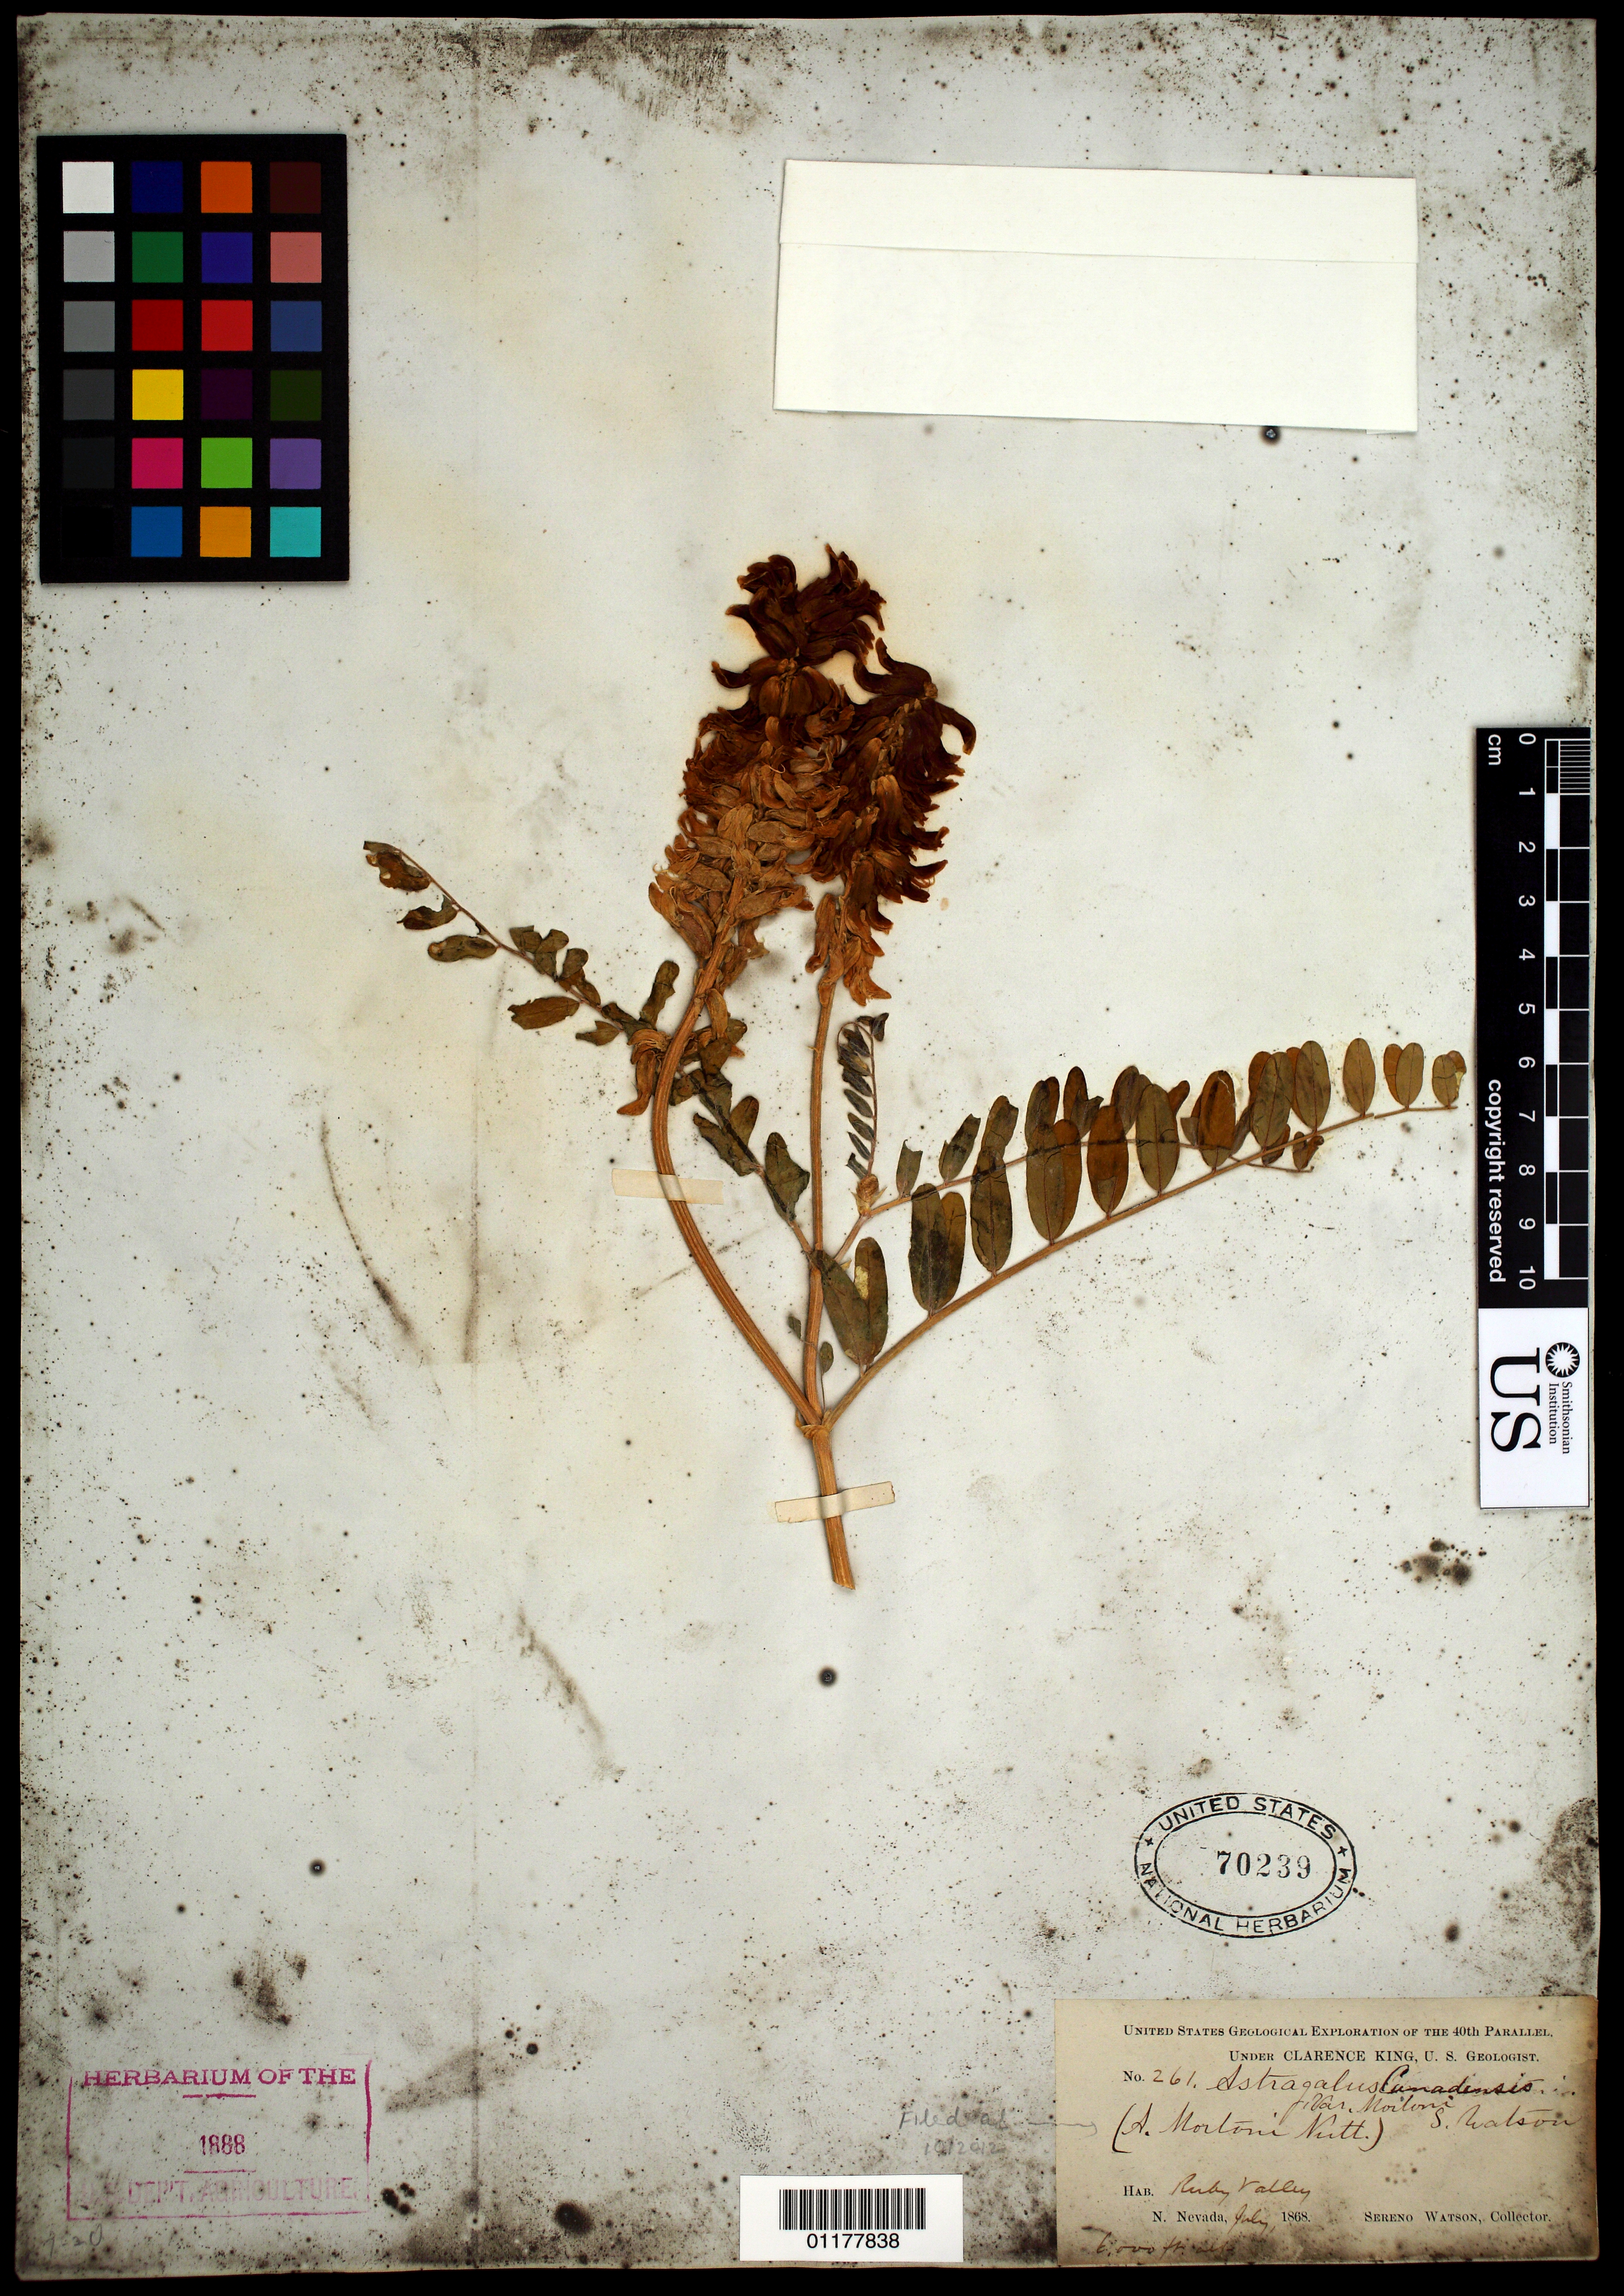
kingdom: Plantae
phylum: Tracheophyta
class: Magnoliopsida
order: Fabales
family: Fabaceae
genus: Astragalus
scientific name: Astragalus mortonii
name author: Nutt.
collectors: S. Watson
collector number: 261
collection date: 1868-07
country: United States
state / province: Nevada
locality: Ruby Valley, N. Nevada.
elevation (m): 1829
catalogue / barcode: US 70239